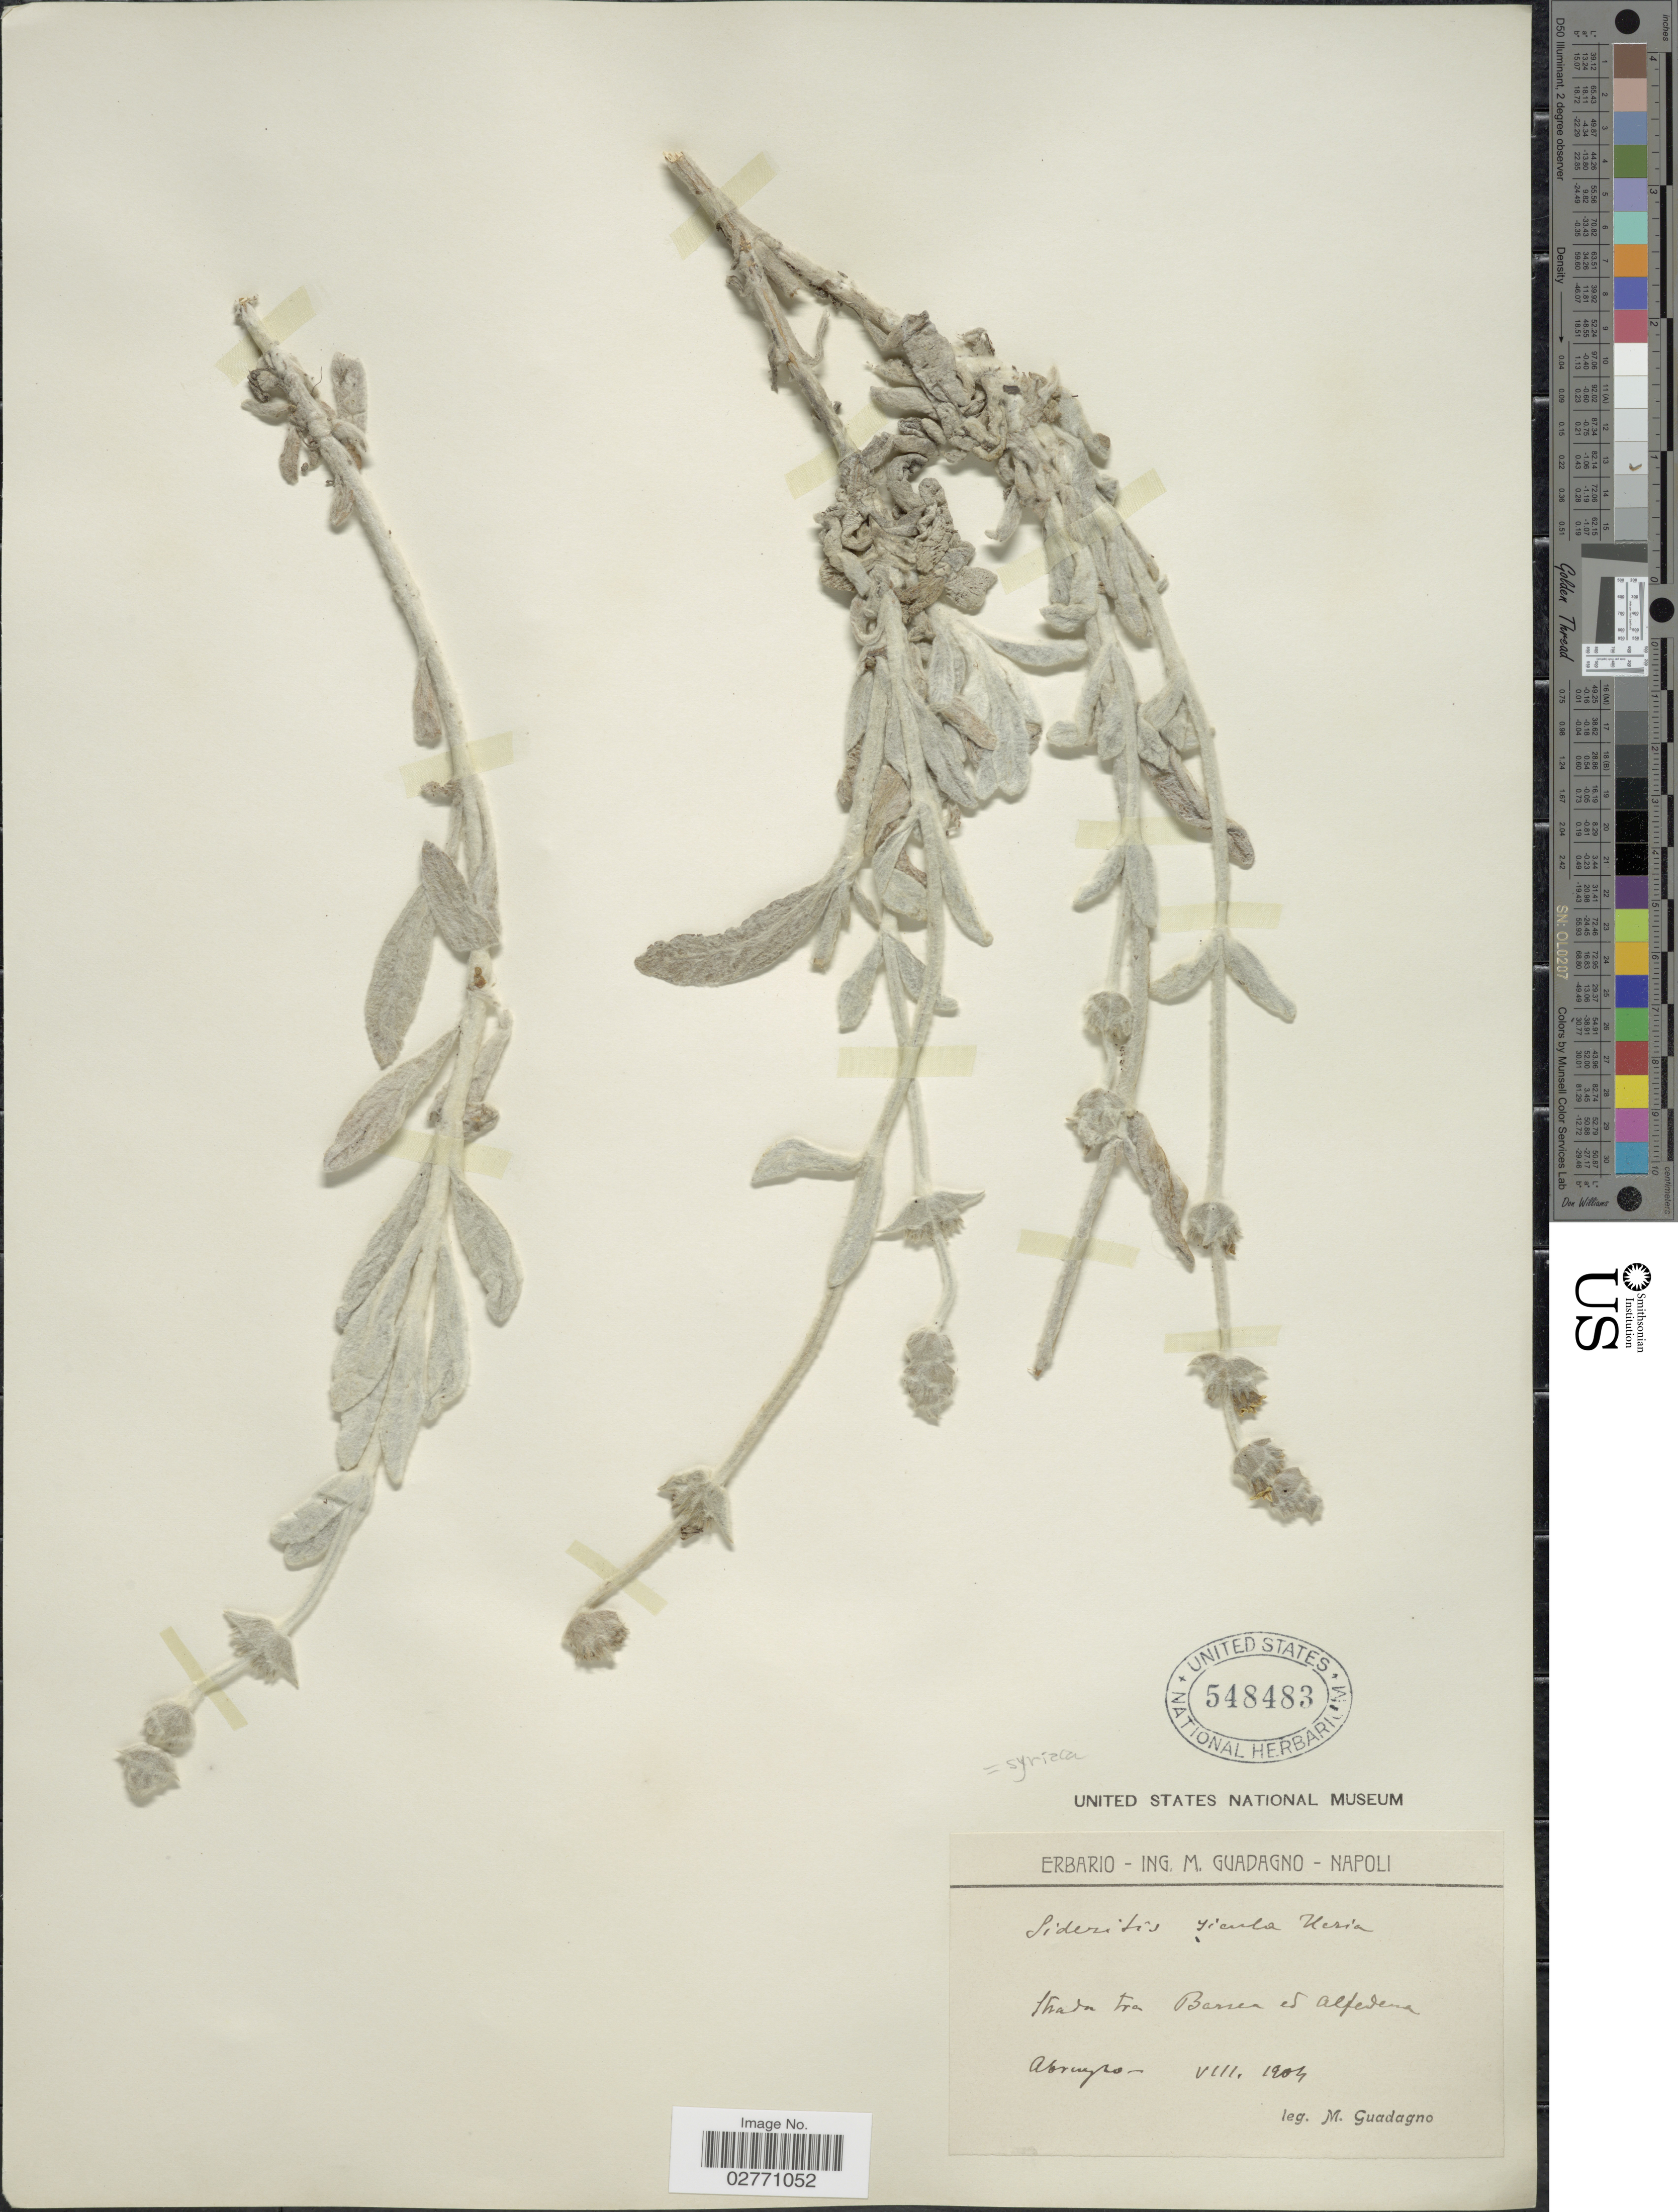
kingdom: Plantae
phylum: Tracheophyta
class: Magnoliopsida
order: Lamiales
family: Lamiaceae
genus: Sideritis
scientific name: Sideritis syriaca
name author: L.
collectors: M. Guadagno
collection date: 1904-08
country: Italy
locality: Strada tra Barrea et Alfedena Abruzzo.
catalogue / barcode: US 548483